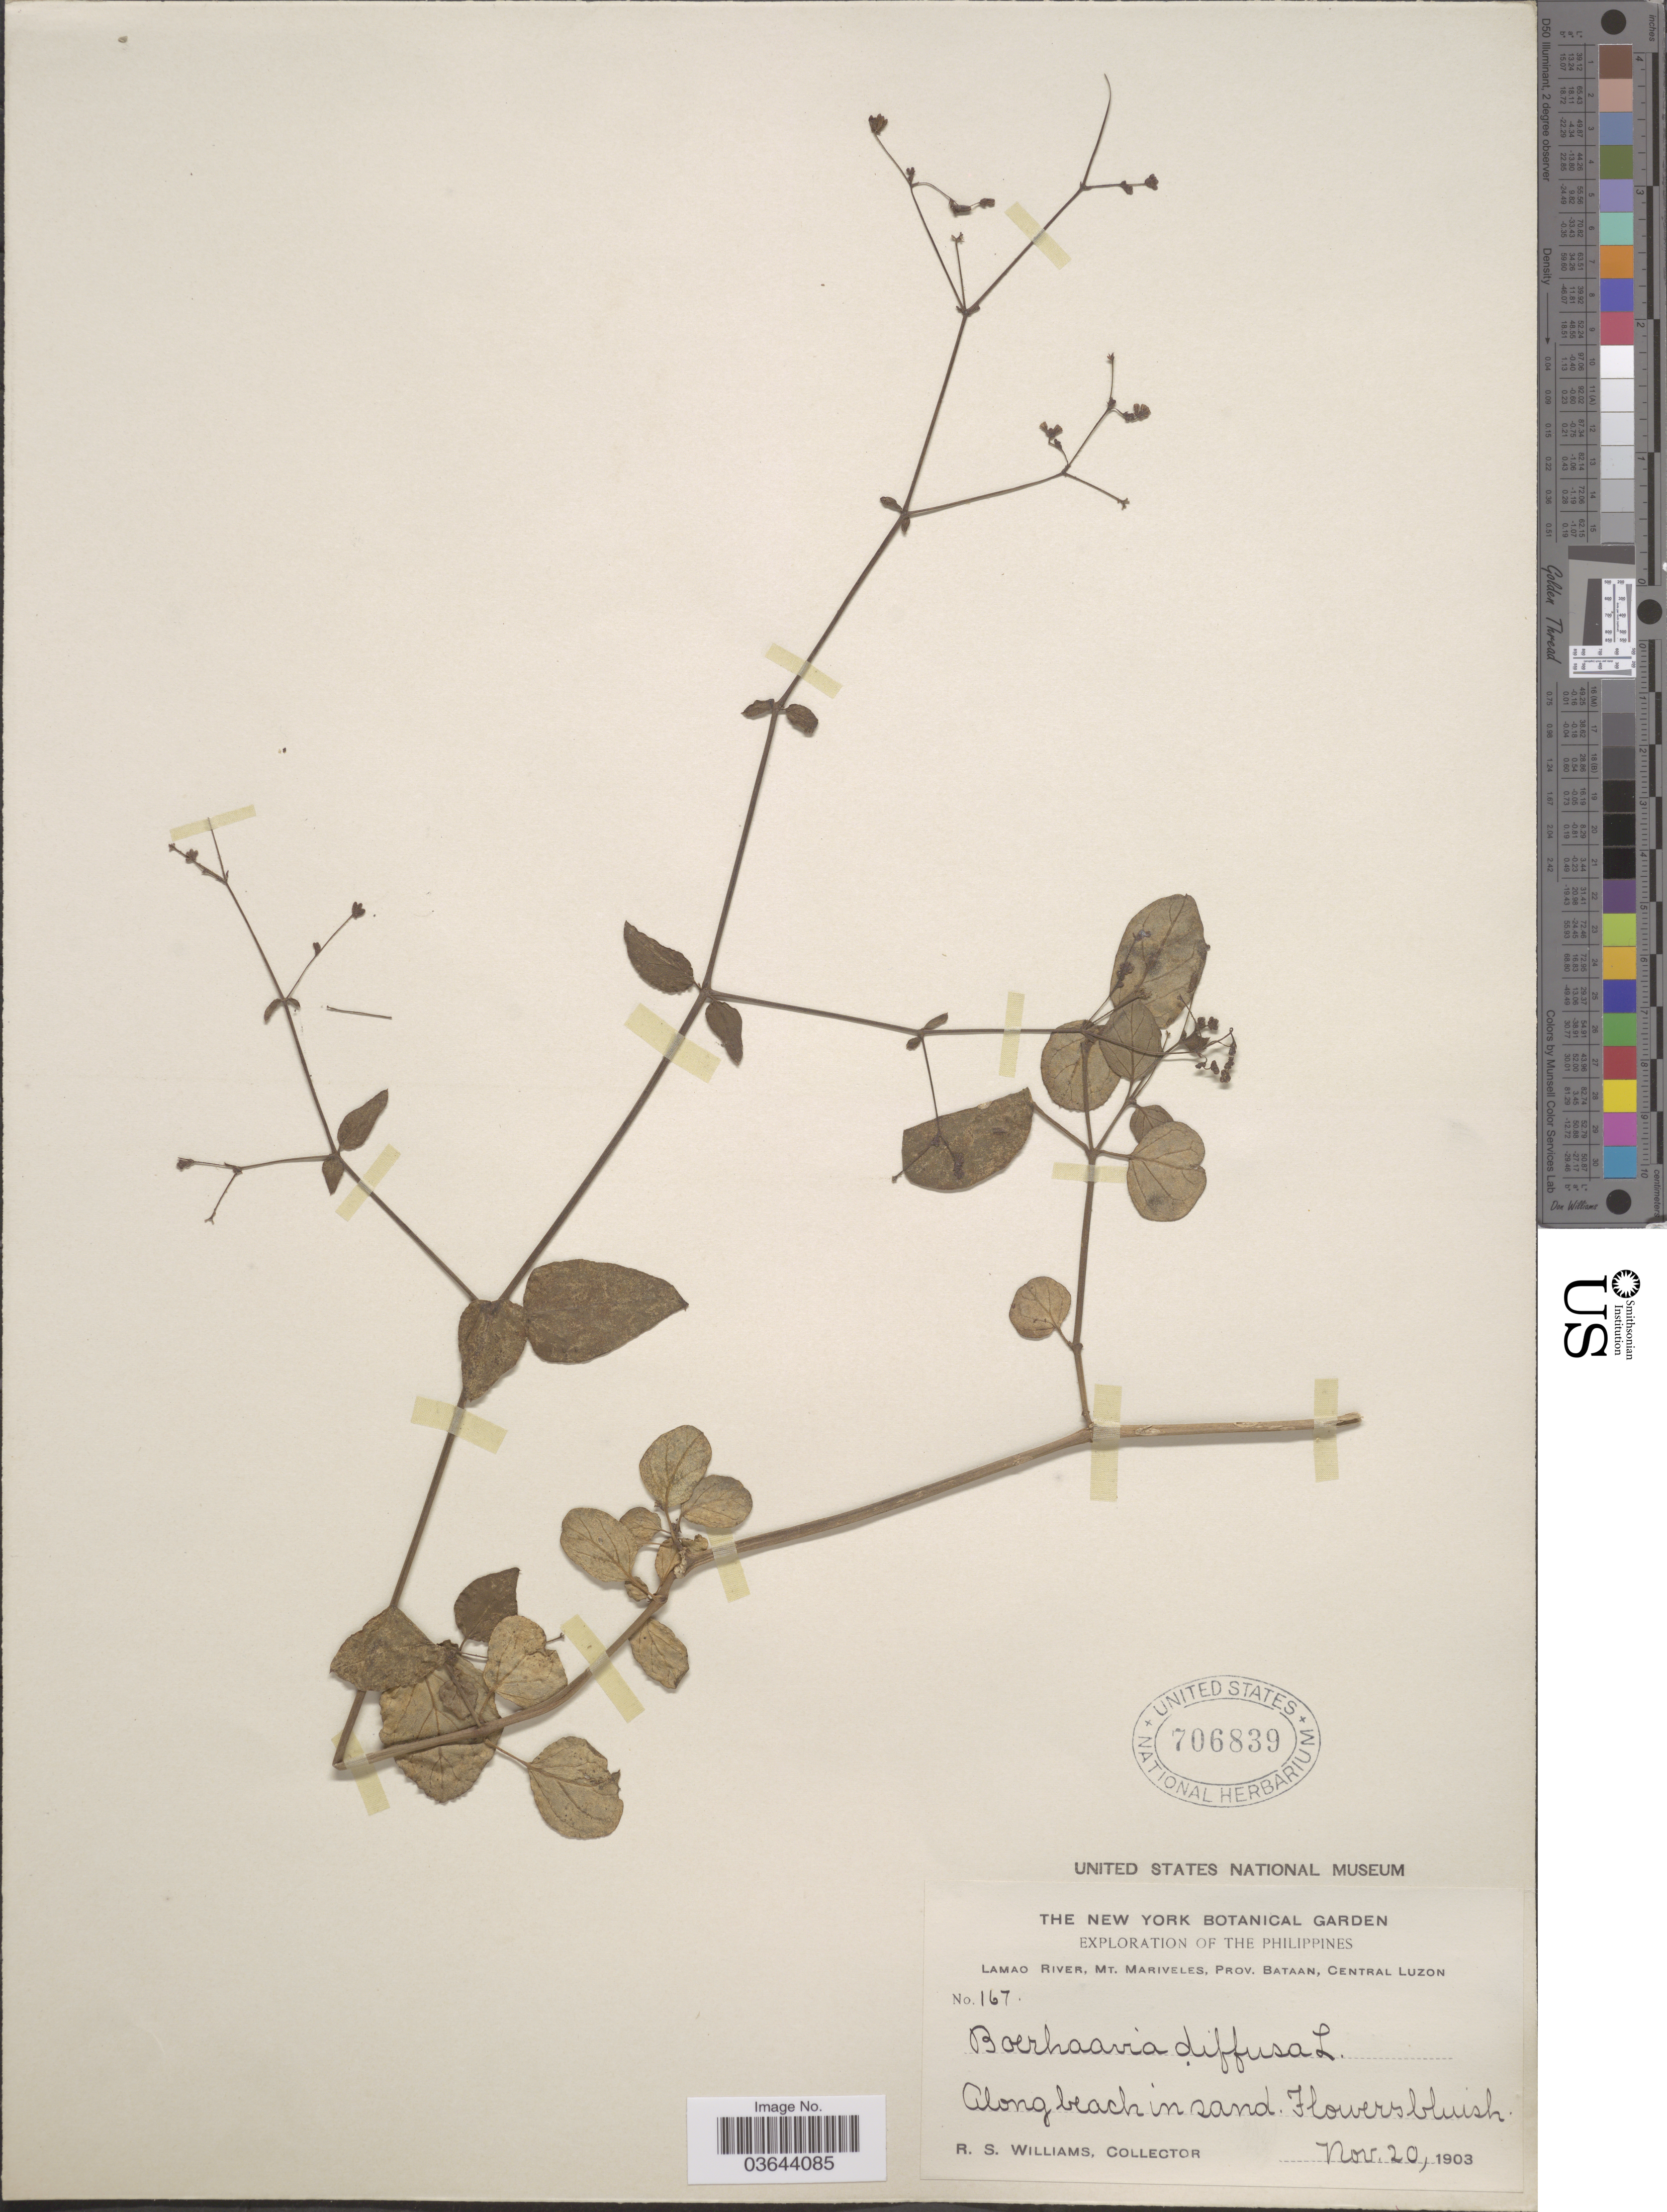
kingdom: Plantae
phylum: Tracheophyta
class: Magnoliopsida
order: Caryophyllales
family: Nyctaginaceae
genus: Boerhavia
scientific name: Boerhavia diffusa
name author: L.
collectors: R. S. Williams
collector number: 167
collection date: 1903-11-20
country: Philippines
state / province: Central Luzon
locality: Lamao River, Mt. Mariveles, Prov. Bataan, Central Luzon.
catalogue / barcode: US 706839